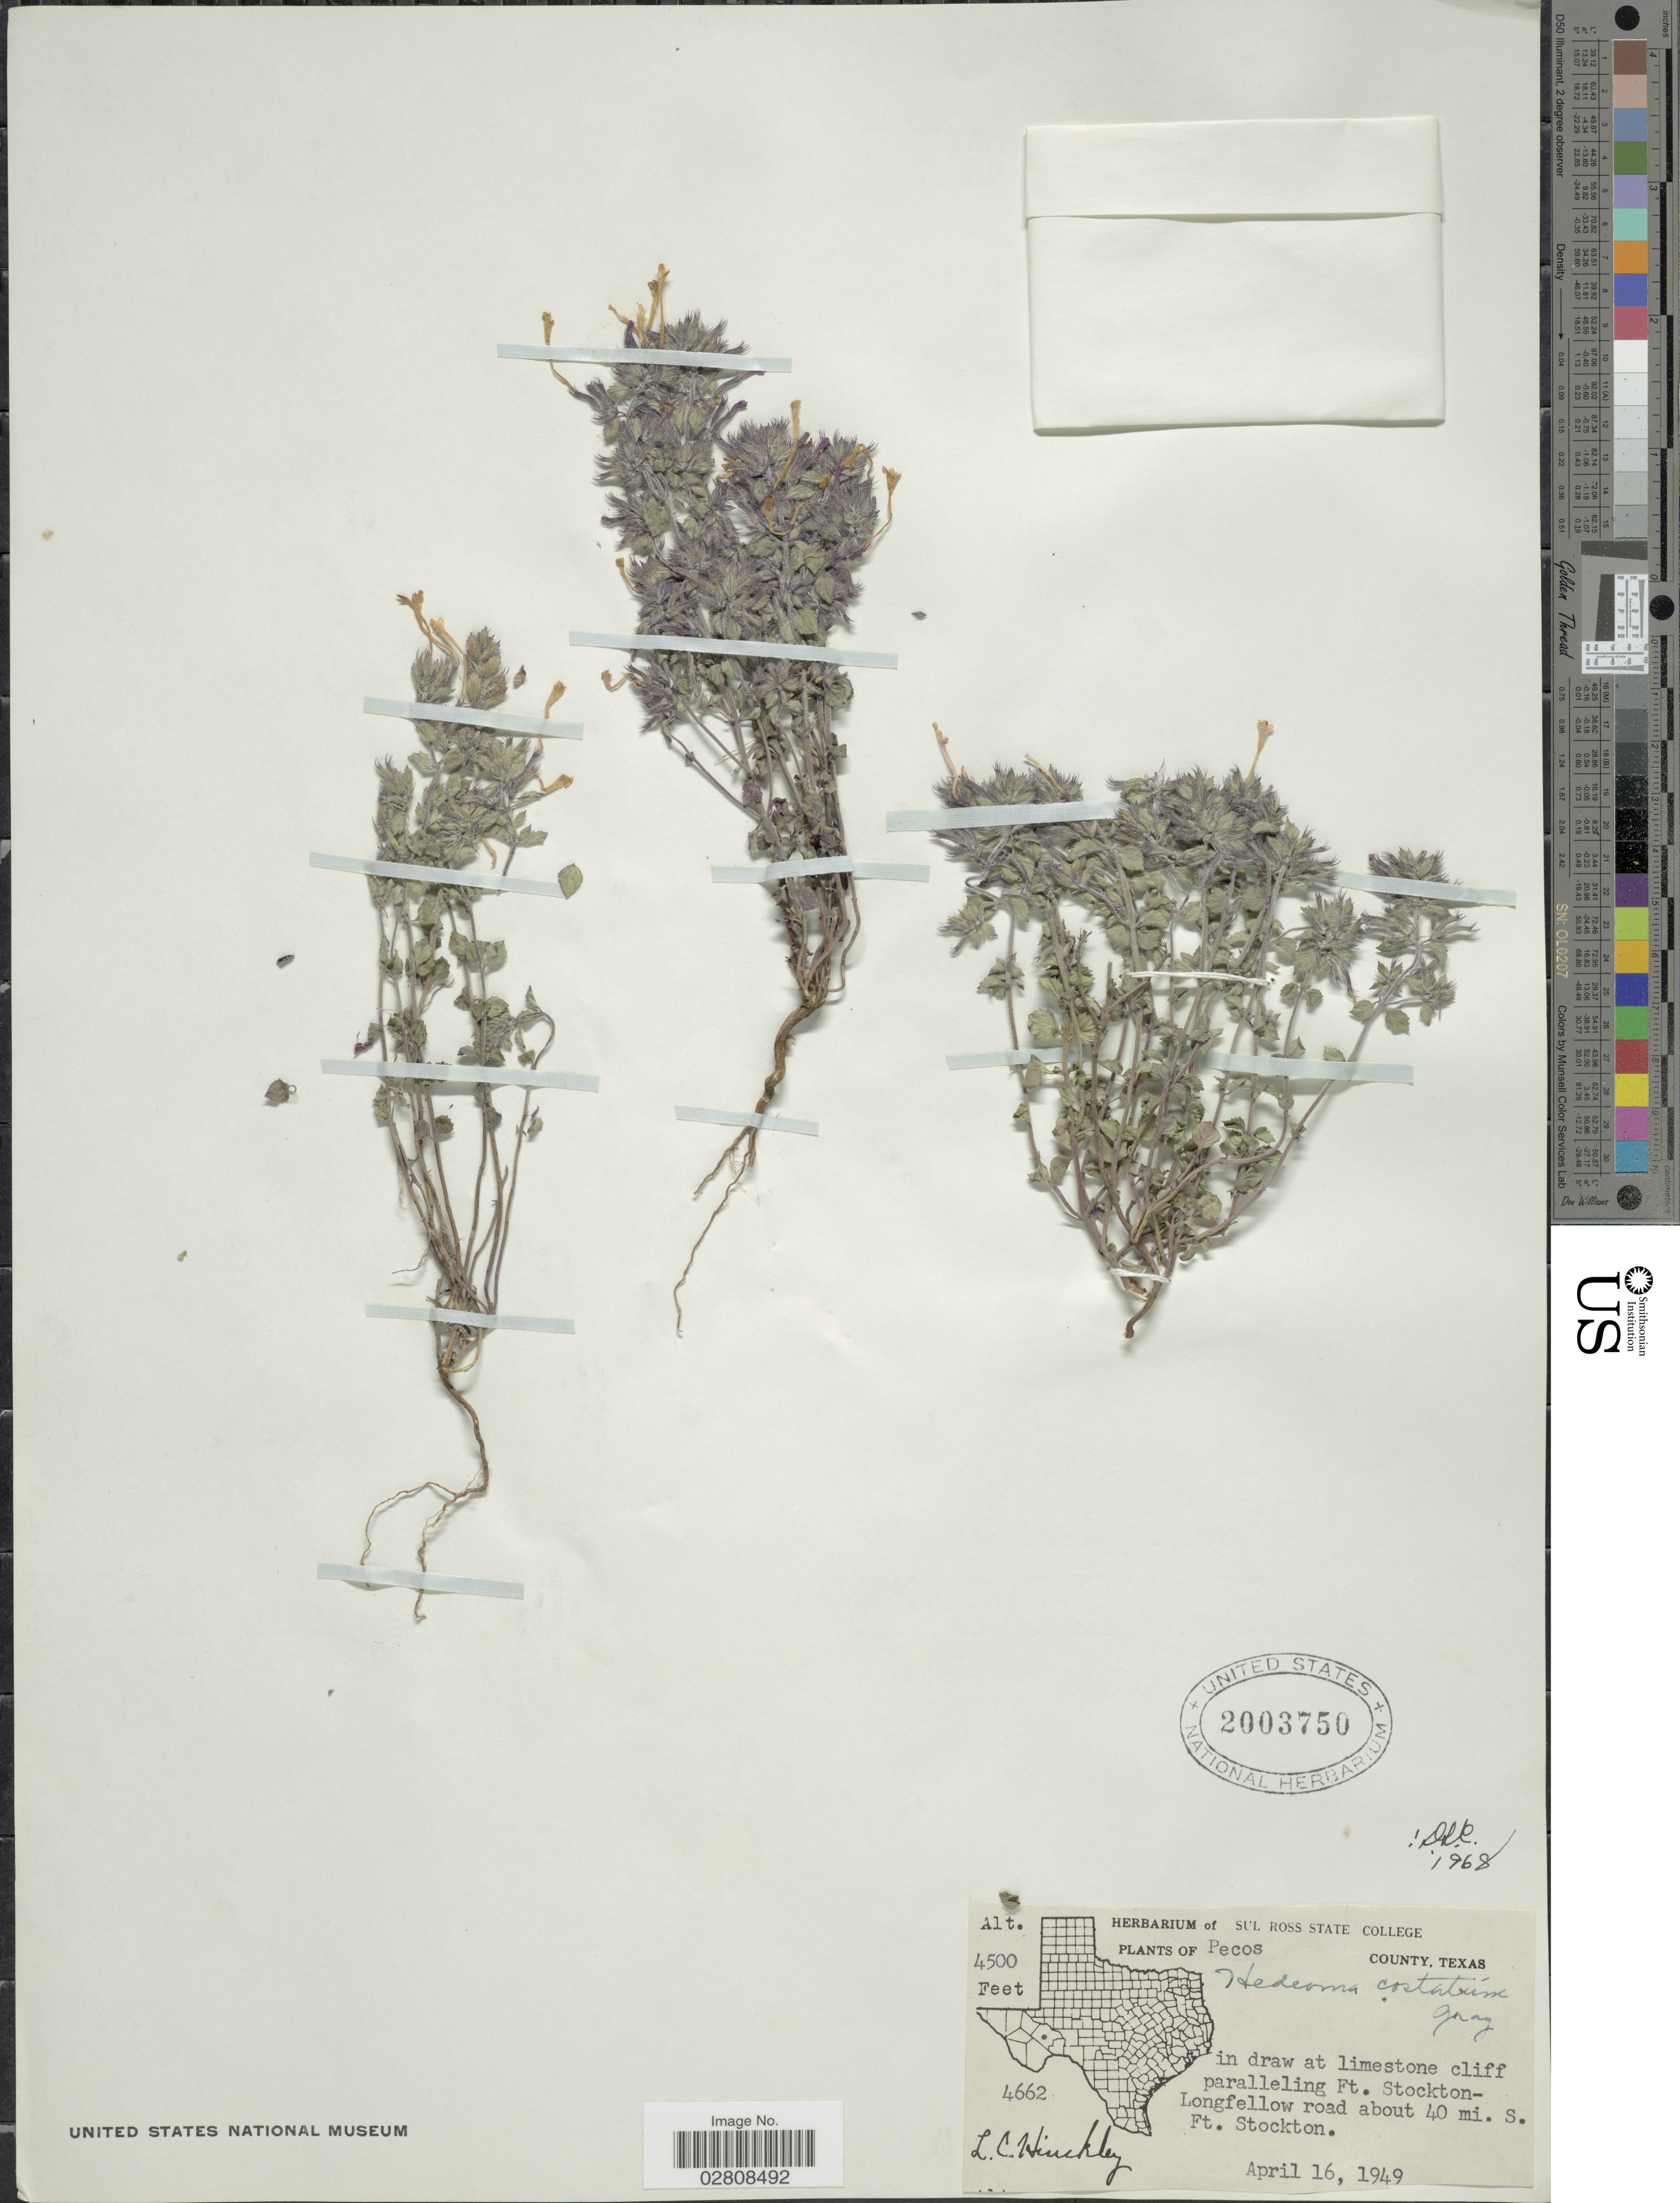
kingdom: Plantae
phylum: Tracheophyta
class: Magnoliopsida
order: Lamiales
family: Lamiaceae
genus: Hedeoma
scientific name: Hedeoma costata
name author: A. Gray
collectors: L. Hinckley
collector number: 4662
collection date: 1949-04-16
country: United States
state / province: Texas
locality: Pecos County, in draw at limestone cliff paralleling Ft. Stockton-Longfellow road about 40 mi. S. Ft. Stockton.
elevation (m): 1372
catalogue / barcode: US 2003750